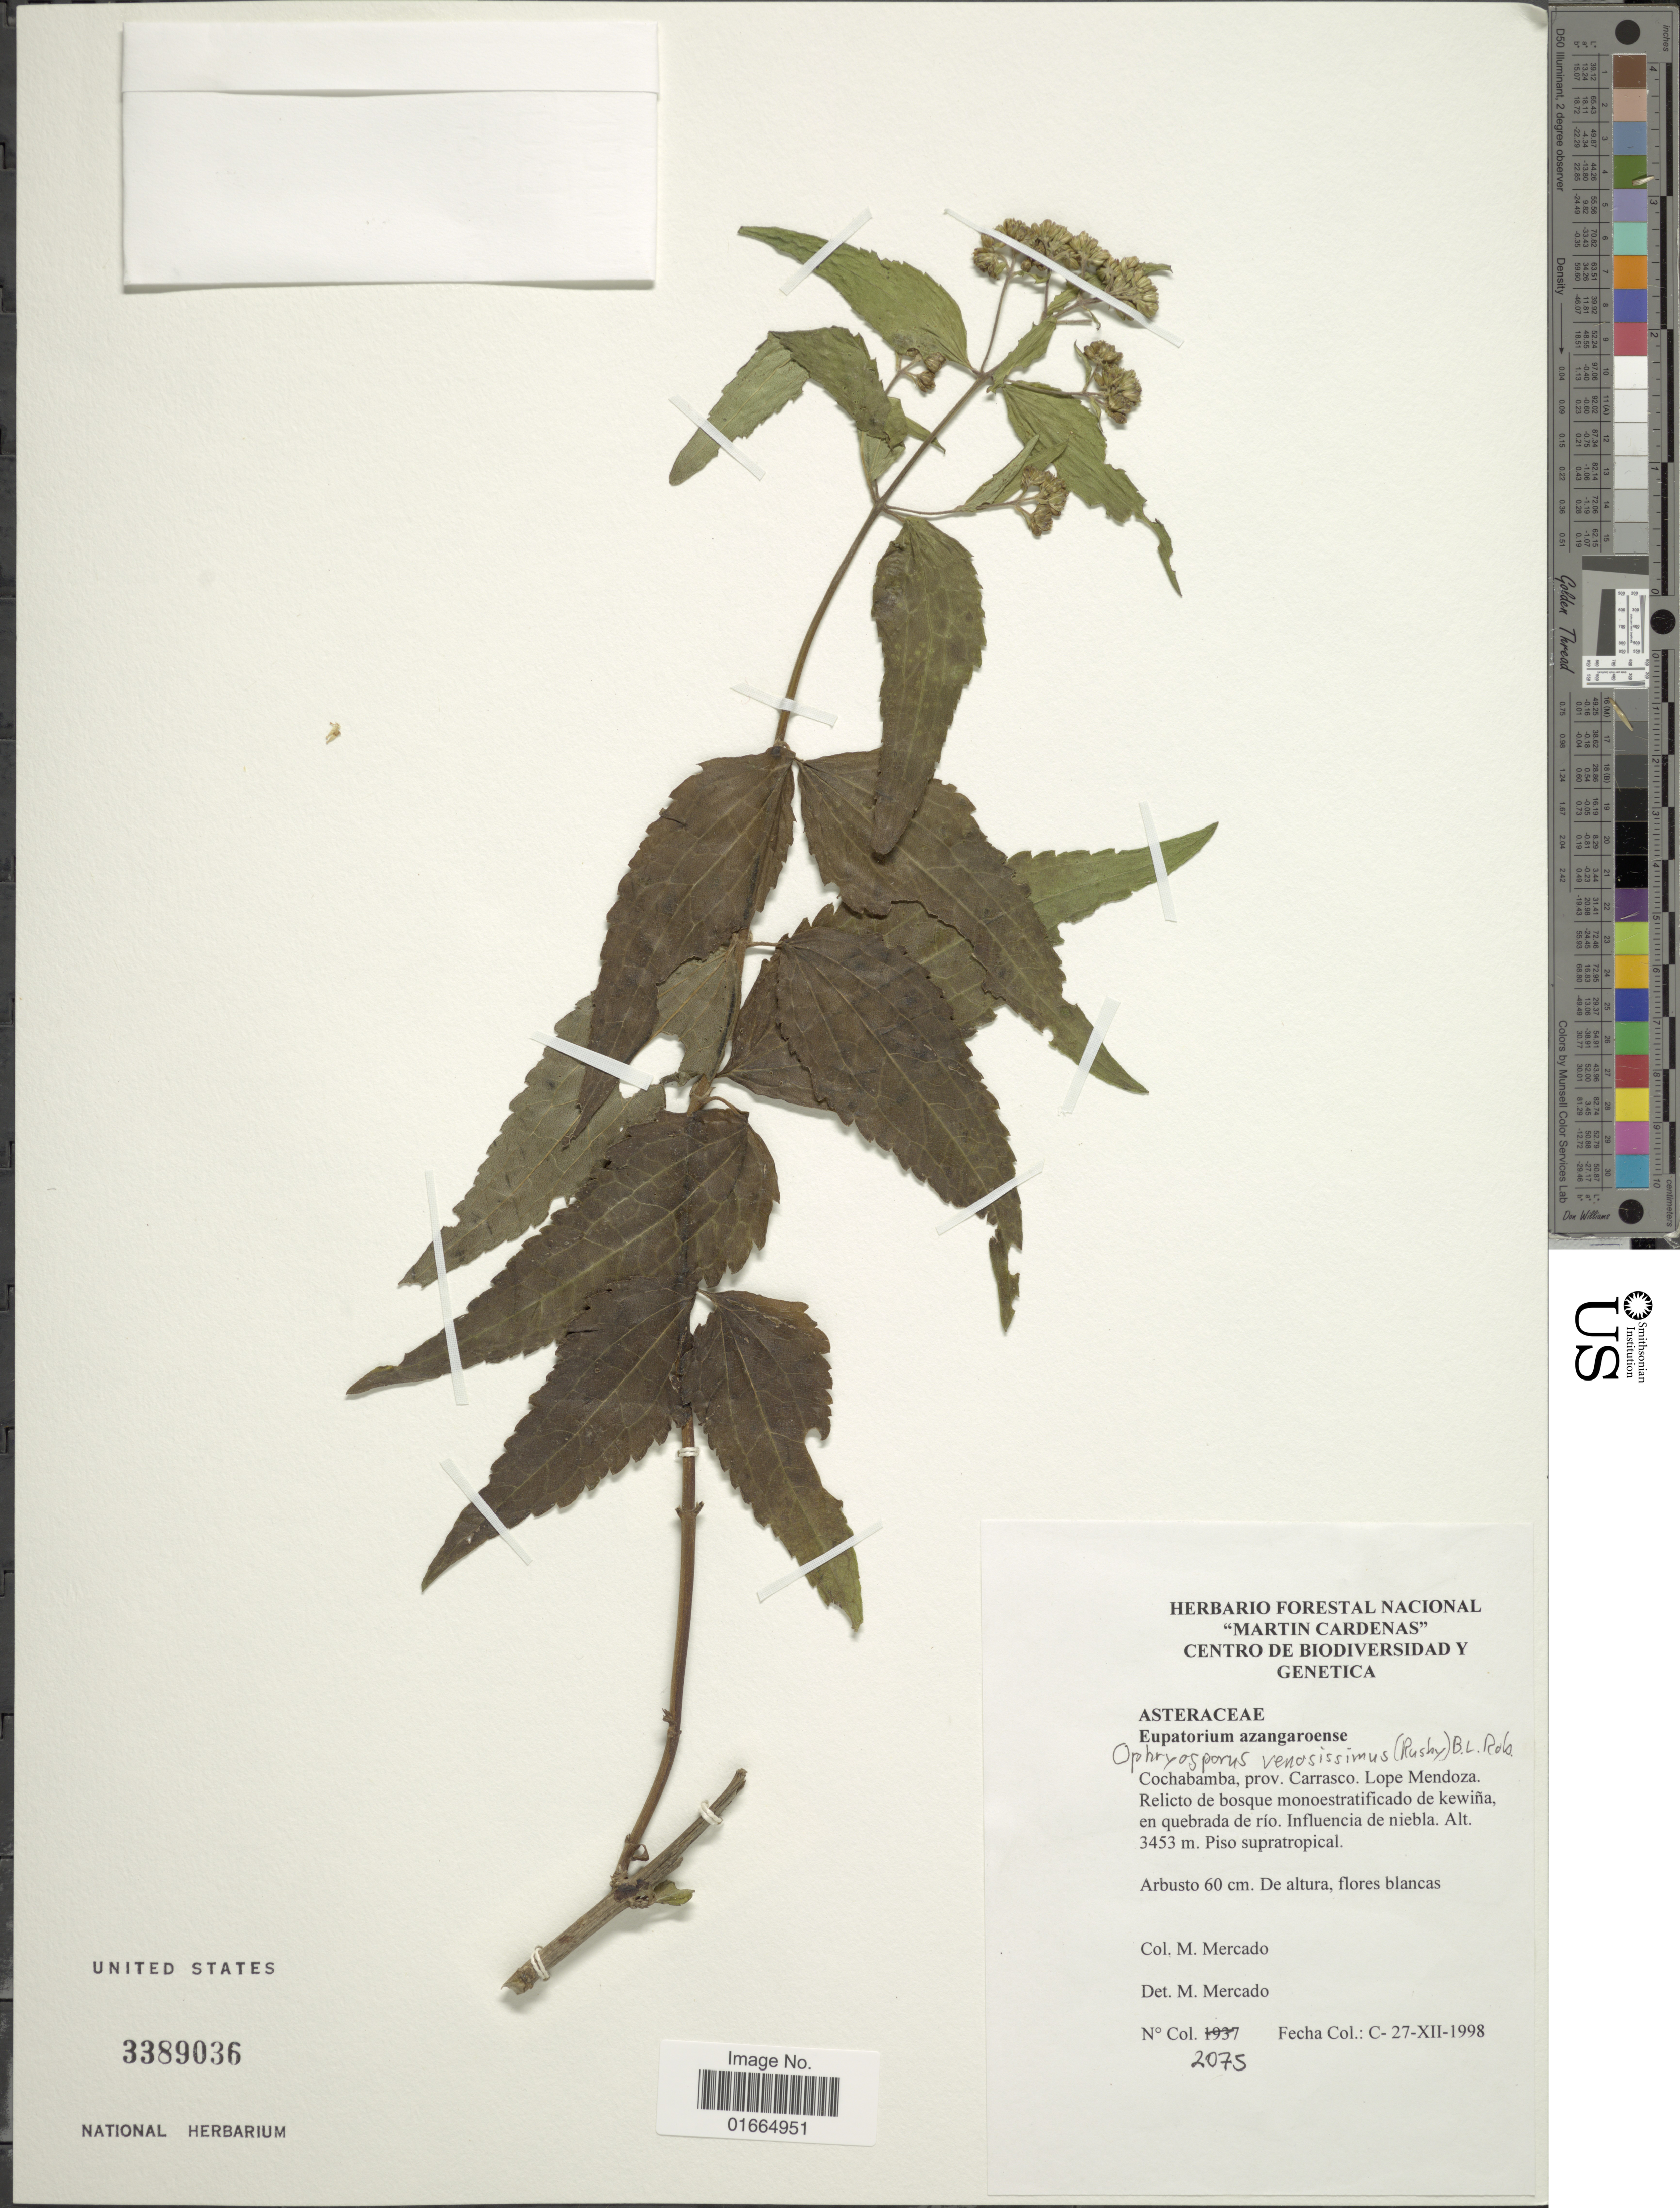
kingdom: Plantae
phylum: Tracheophyta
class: Magnoliopsida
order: Asterales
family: Asteraceae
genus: Ophryosporus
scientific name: Ophryosporus venosissimus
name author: (Rusby) B.L. Rob.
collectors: M. Mercado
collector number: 2075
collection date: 1998-12-27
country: Bolivia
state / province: Cochabamba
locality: Cochabamba, prov. Carrasco. Lope Mendoza.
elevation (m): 3453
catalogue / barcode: US 3389036